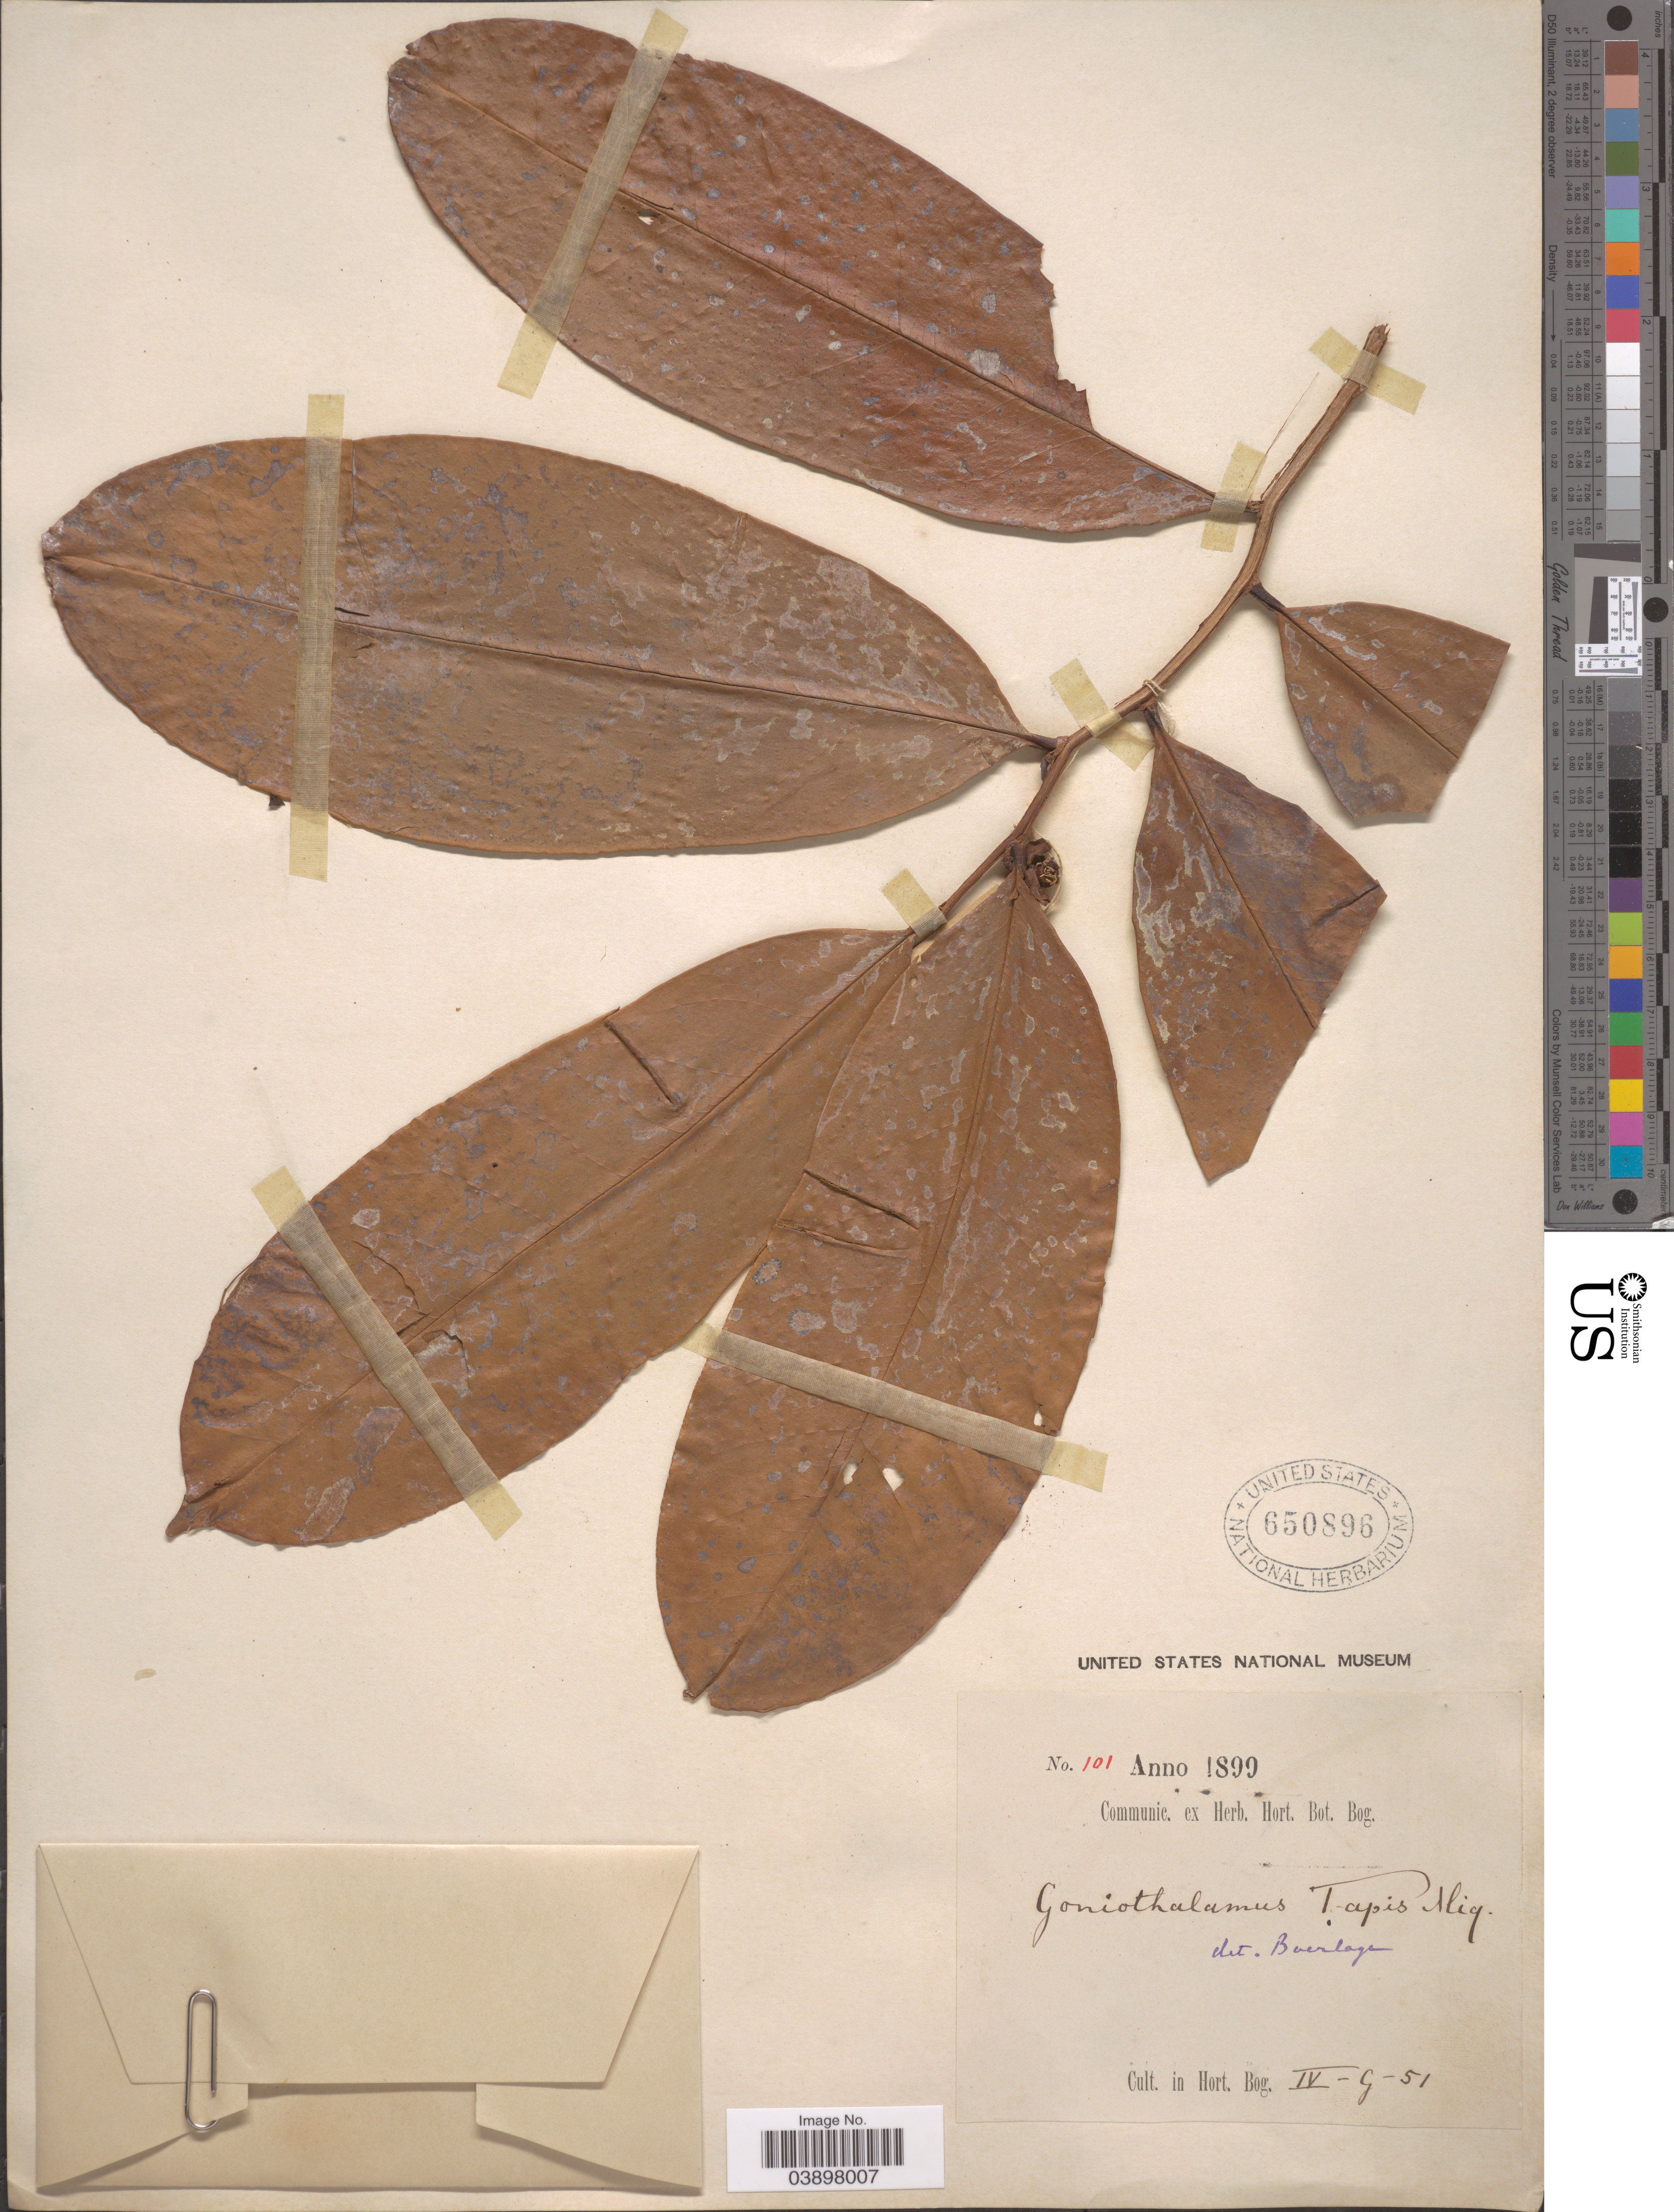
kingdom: Plantae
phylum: Tracheophyta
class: Magnoliopsida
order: Magnoliales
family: Annonaceae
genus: Goniothalamus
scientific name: Goniothalamus tapis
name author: Miq.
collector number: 101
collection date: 1899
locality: In Hort. Bog. IV-G-51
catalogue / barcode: US 650896